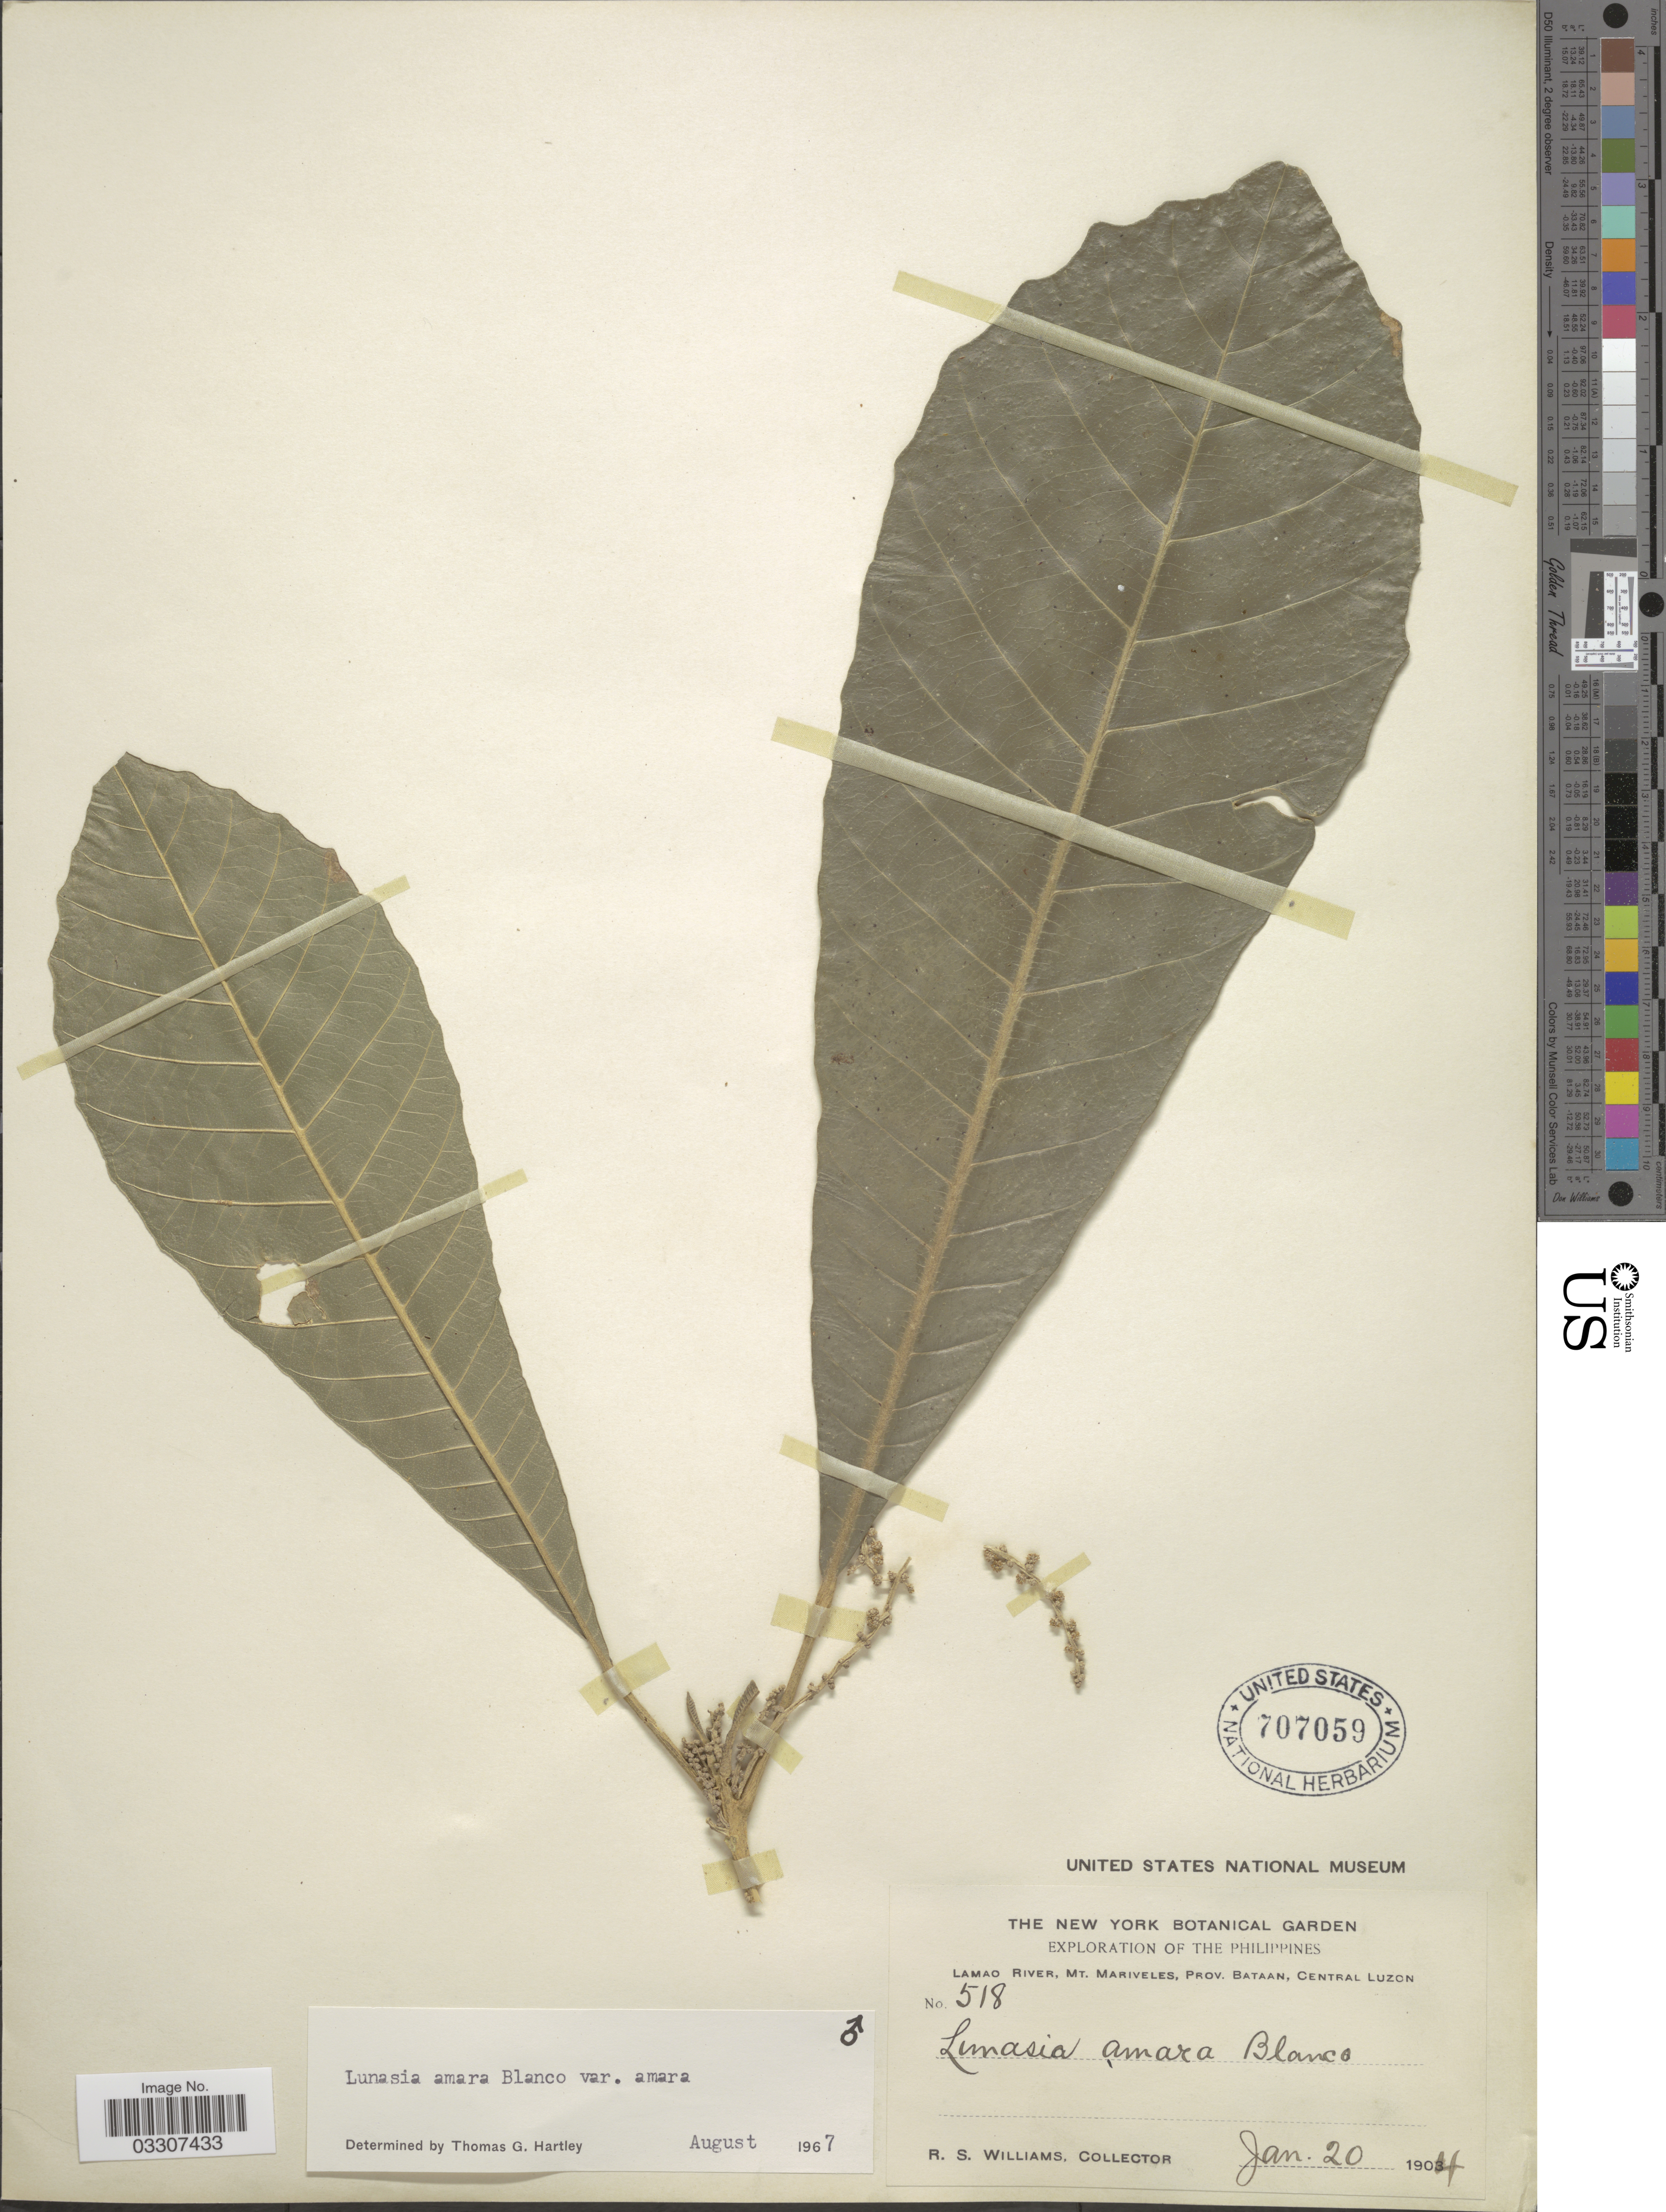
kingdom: Plantae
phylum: Tracheophyta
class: Magnoliopsida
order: Sapindales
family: Rutaceae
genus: Lunasia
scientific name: Lunasia amara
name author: Blanco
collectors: R. S. Williams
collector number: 518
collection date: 1904-01-20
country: Philippines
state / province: Central Luzon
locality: Lamao River, Mt. Mariveles, Prov. Bataan.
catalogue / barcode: US 707059